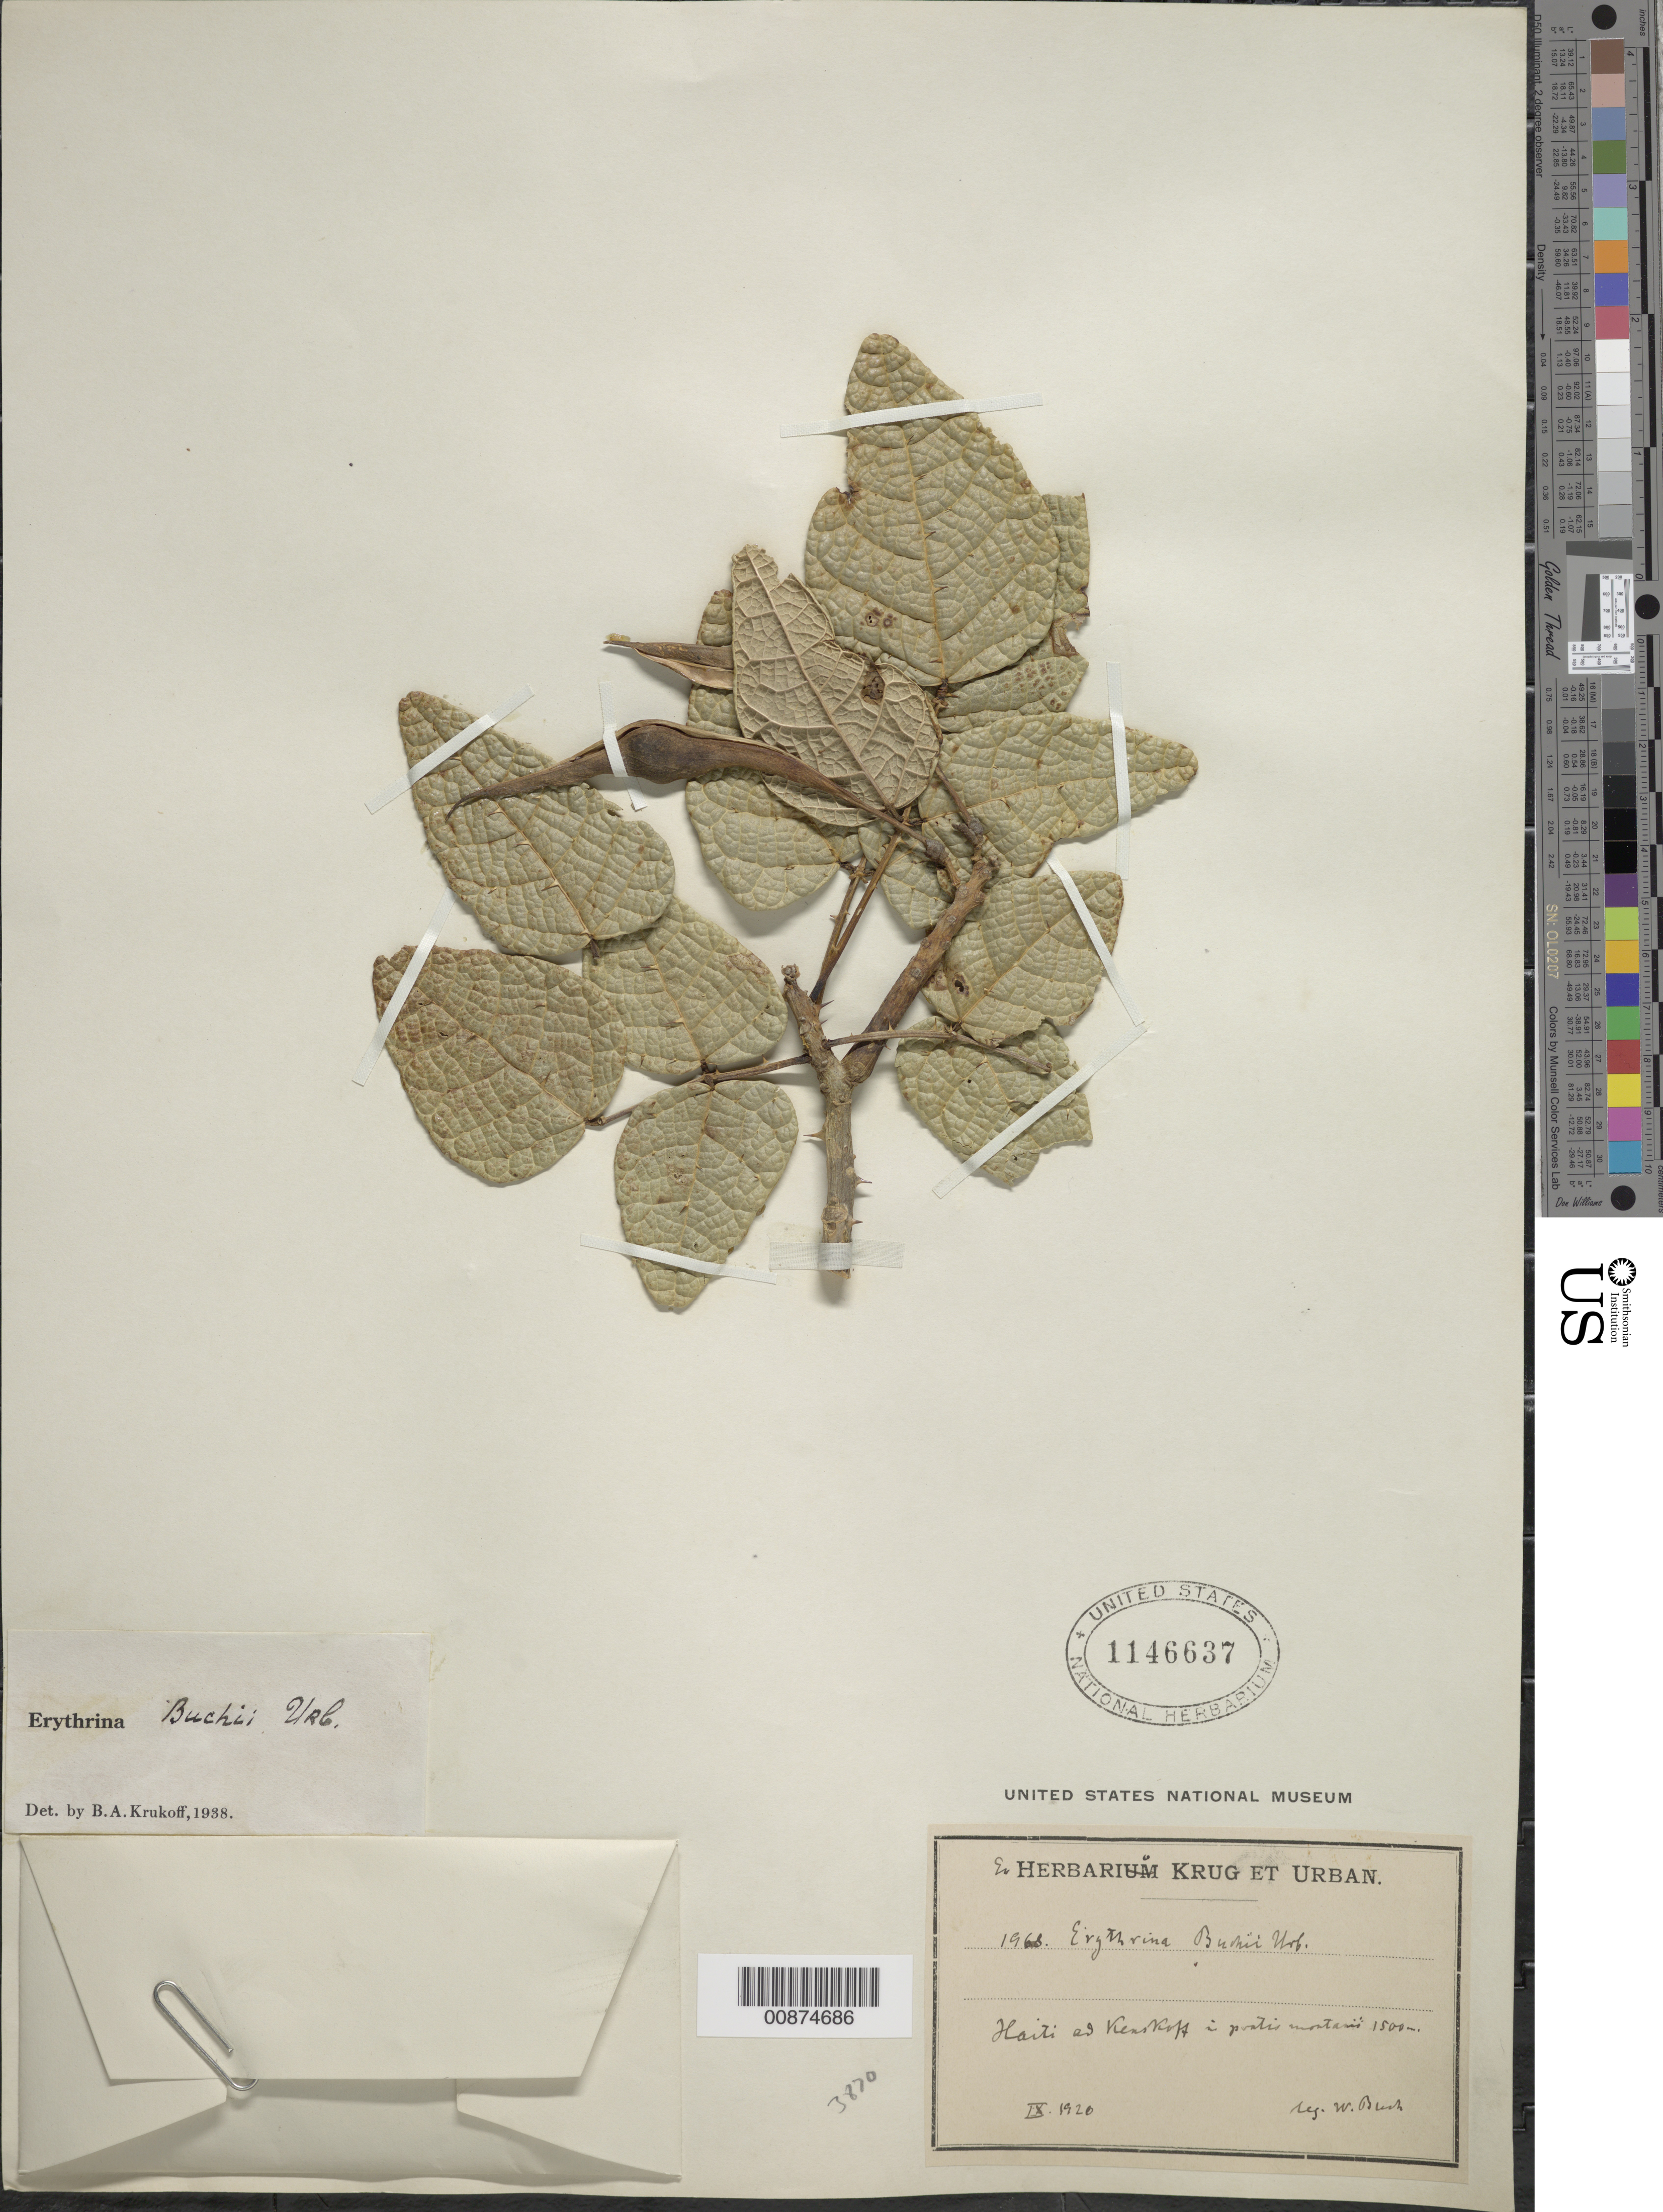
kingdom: Plantae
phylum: Tracheophyta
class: Magnoliopsida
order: Fabales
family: Fabaceae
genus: Erythrina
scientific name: Erythrina buchii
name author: Urb.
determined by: Krukoff, B. A.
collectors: W. Bush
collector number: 1968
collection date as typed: Sep 1920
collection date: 1920-09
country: Haiti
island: Hispaniola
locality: Ad Kenskoff.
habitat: In pratis montanis.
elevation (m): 1500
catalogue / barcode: US 1146637